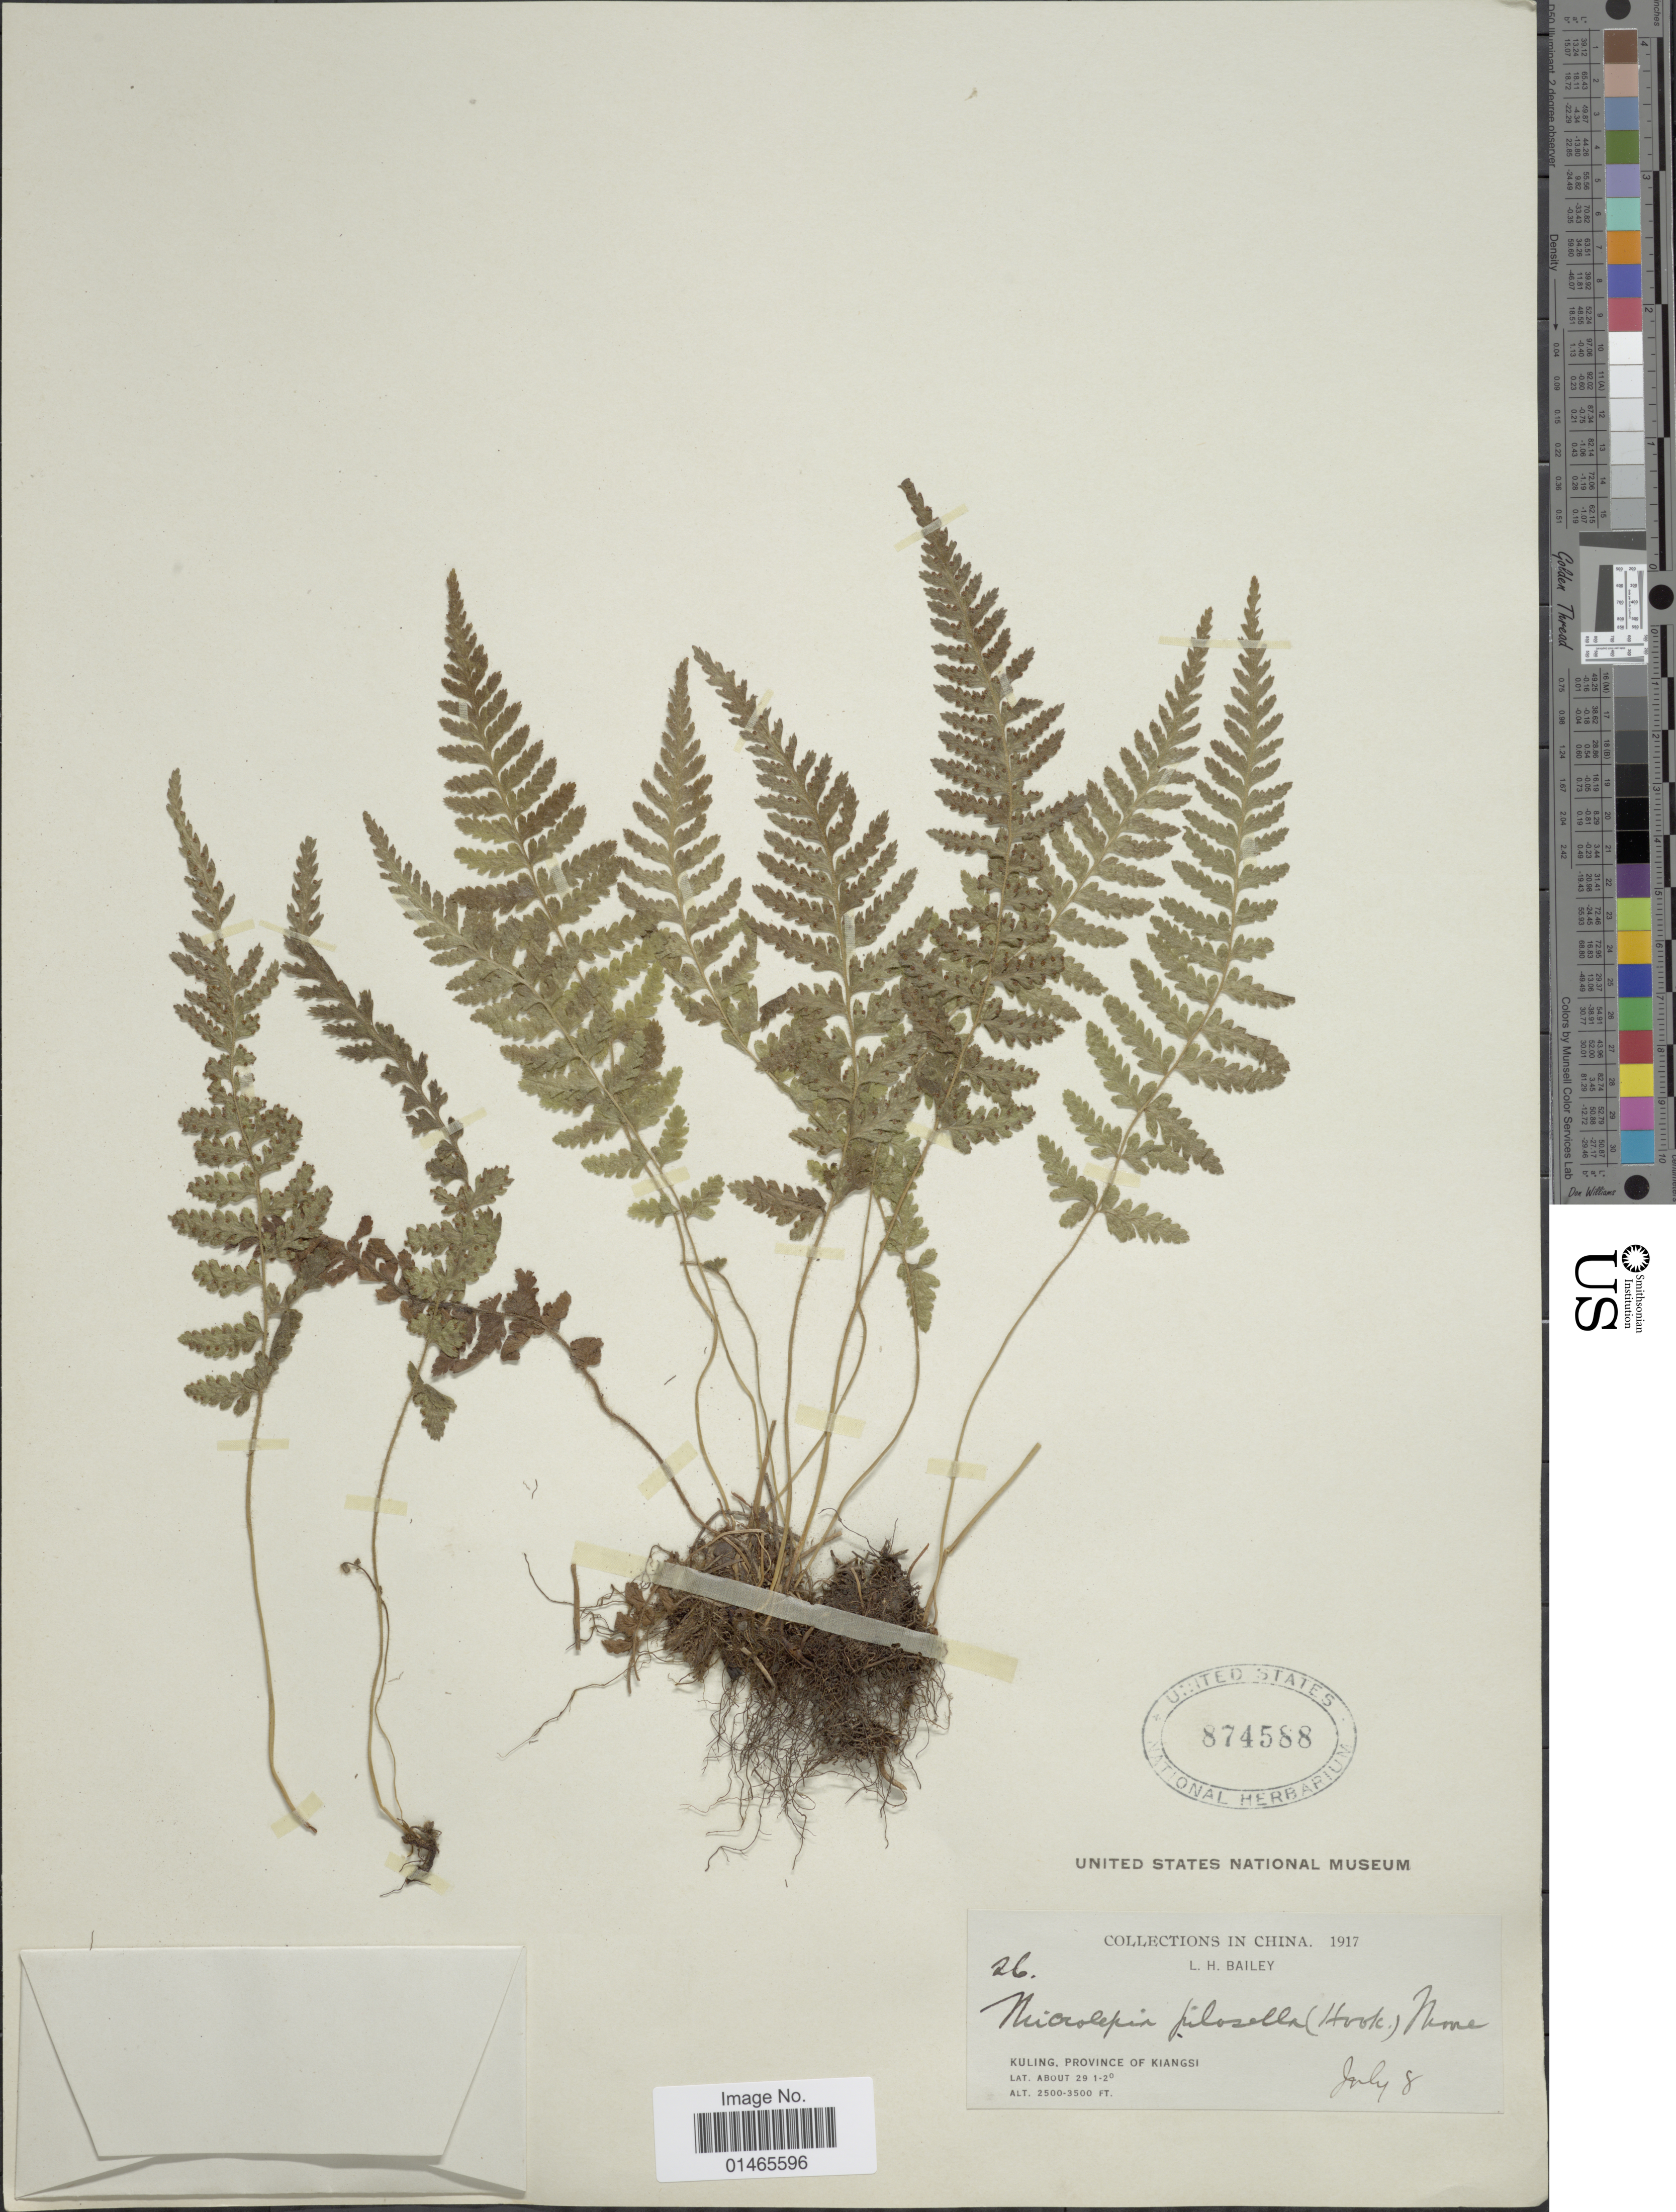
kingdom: Plantae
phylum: Tracheophyta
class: Polypodiopsida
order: Polypodiales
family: Dennstaedtiaceae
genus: Microlepia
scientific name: Microlepia pilosella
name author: (Hook.) T. Moore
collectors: L. H. Bailey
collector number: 26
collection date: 1917-07-08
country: China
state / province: Jiangxi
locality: Kuling, Province Kiangsi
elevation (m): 762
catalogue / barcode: US 874588